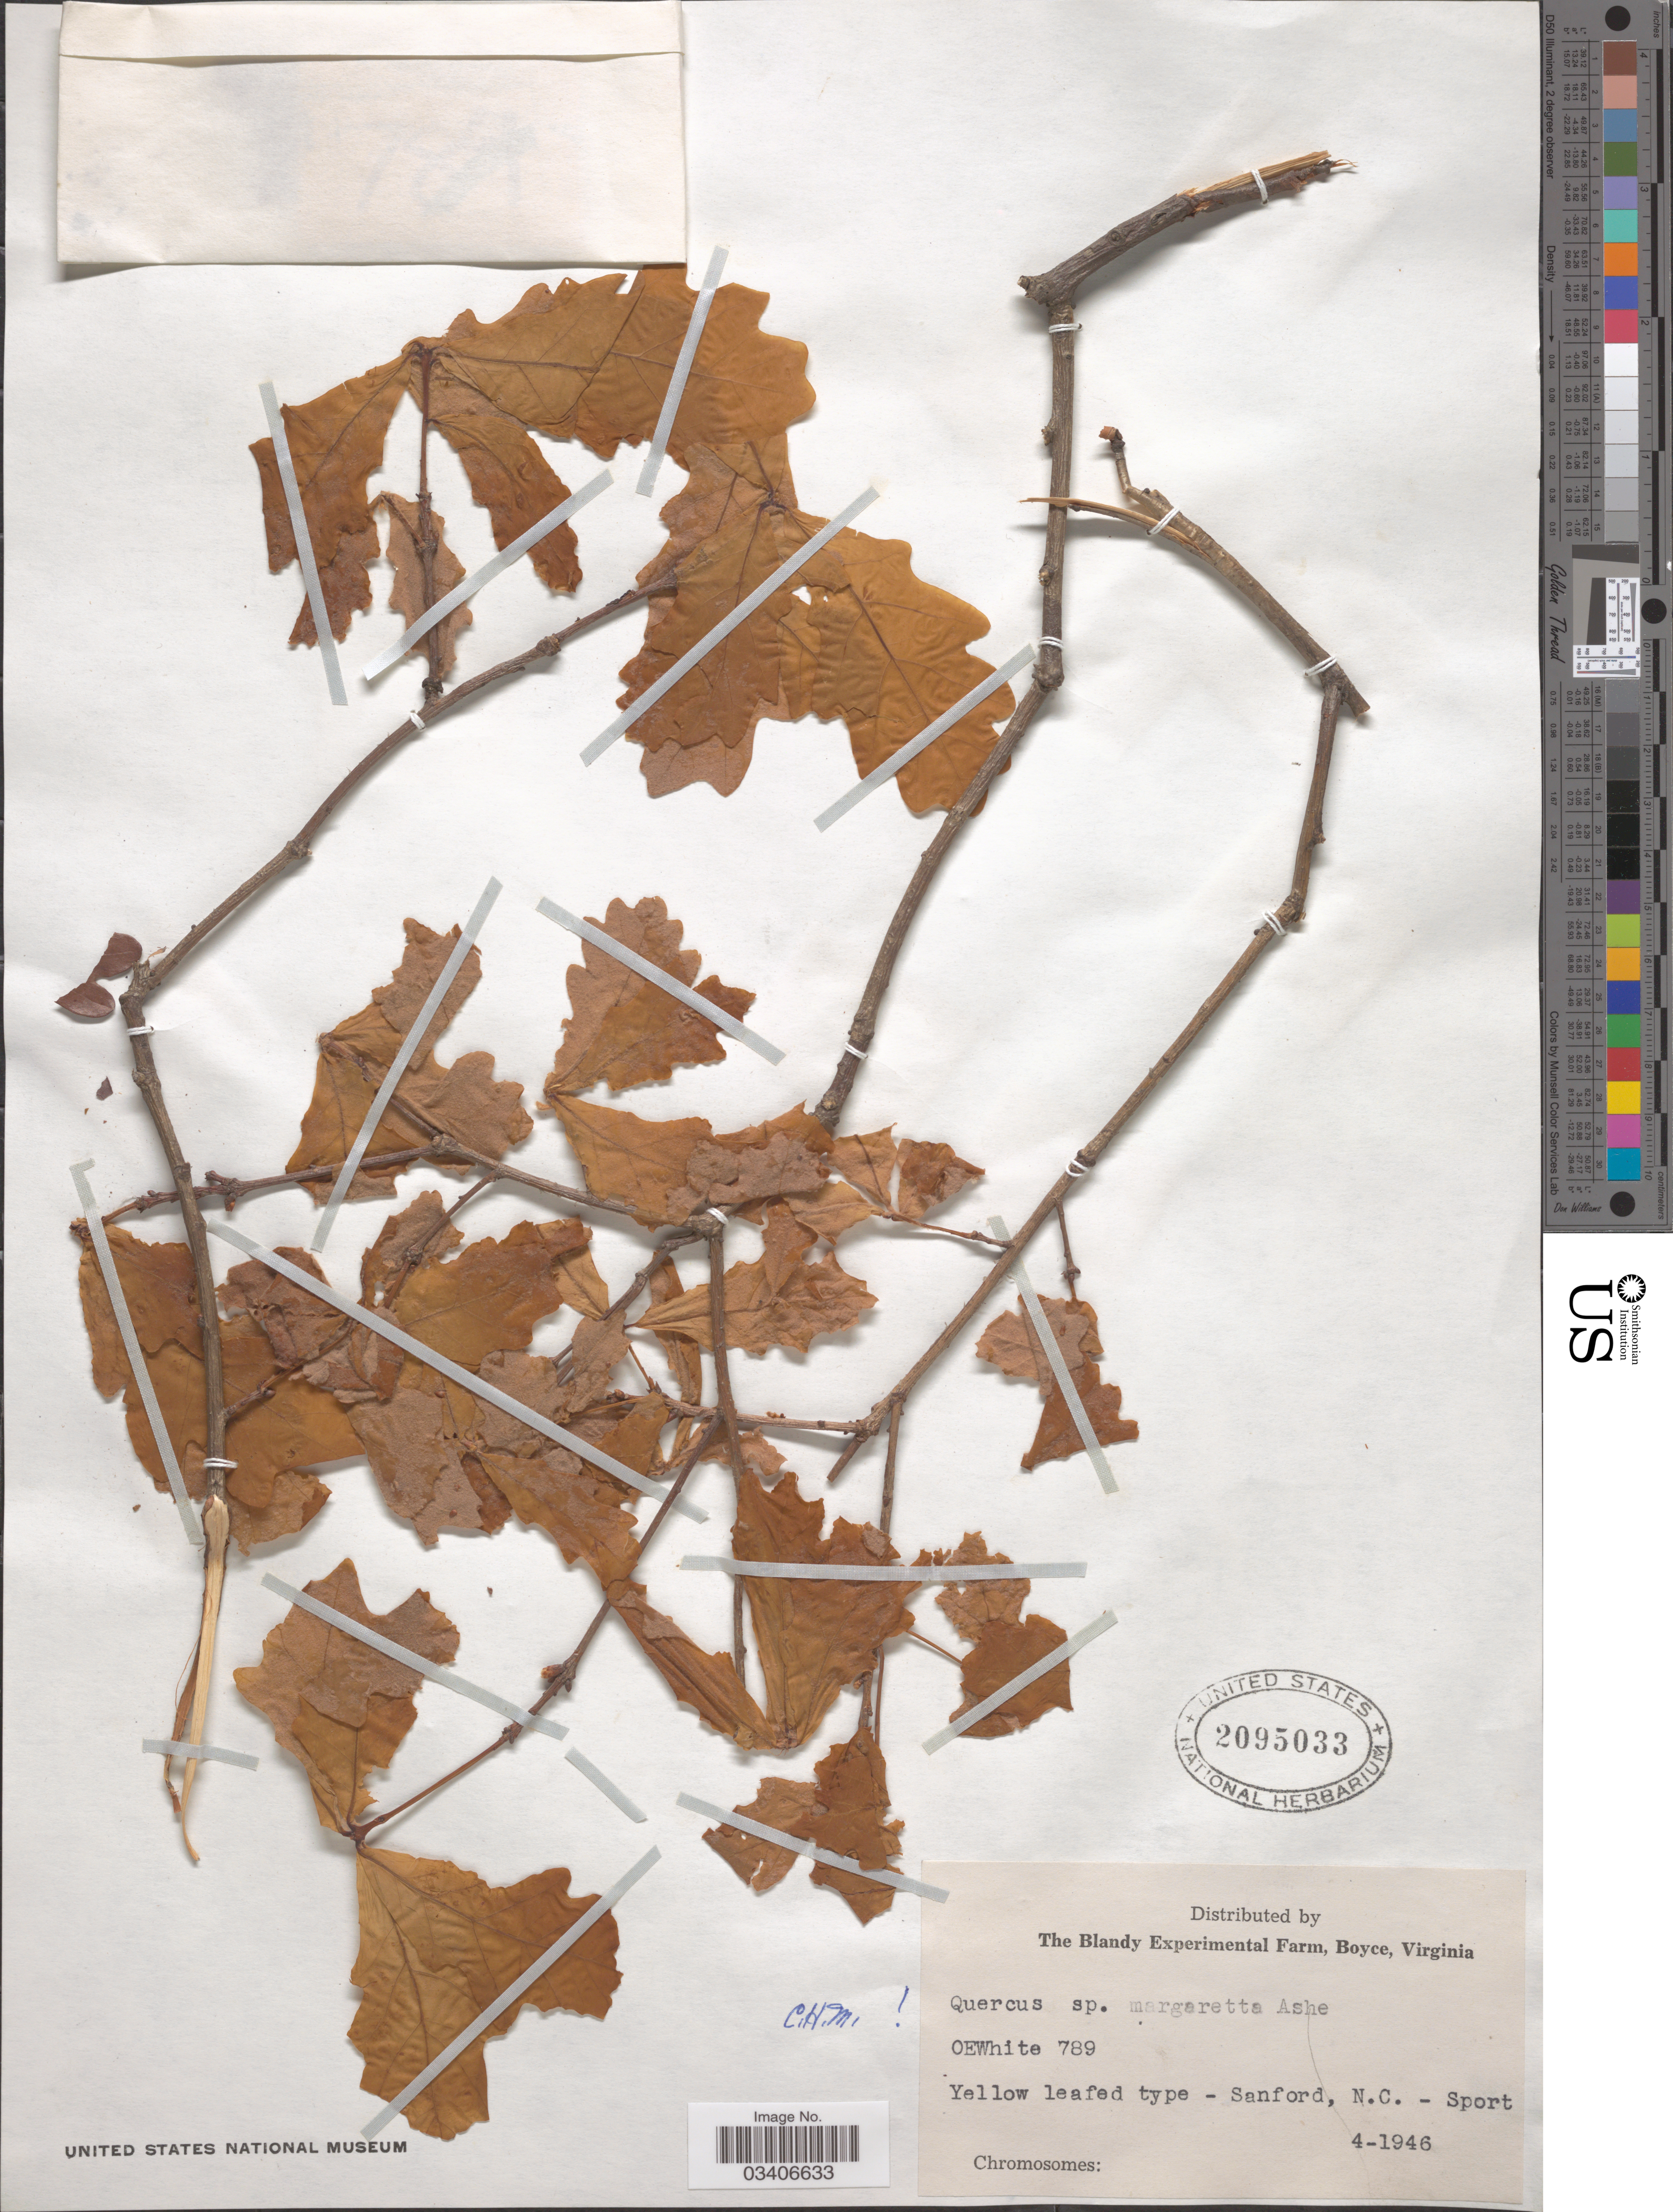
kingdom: Plantae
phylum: Tracheophyta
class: Magnoliopsida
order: Fagales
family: Fagaceae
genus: Quercus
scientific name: Quercus margarettae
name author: Ashe ex Small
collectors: O. E. White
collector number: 789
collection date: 1946-04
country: United States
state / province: North Carolina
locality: Sanford.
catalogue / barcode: US 2095033